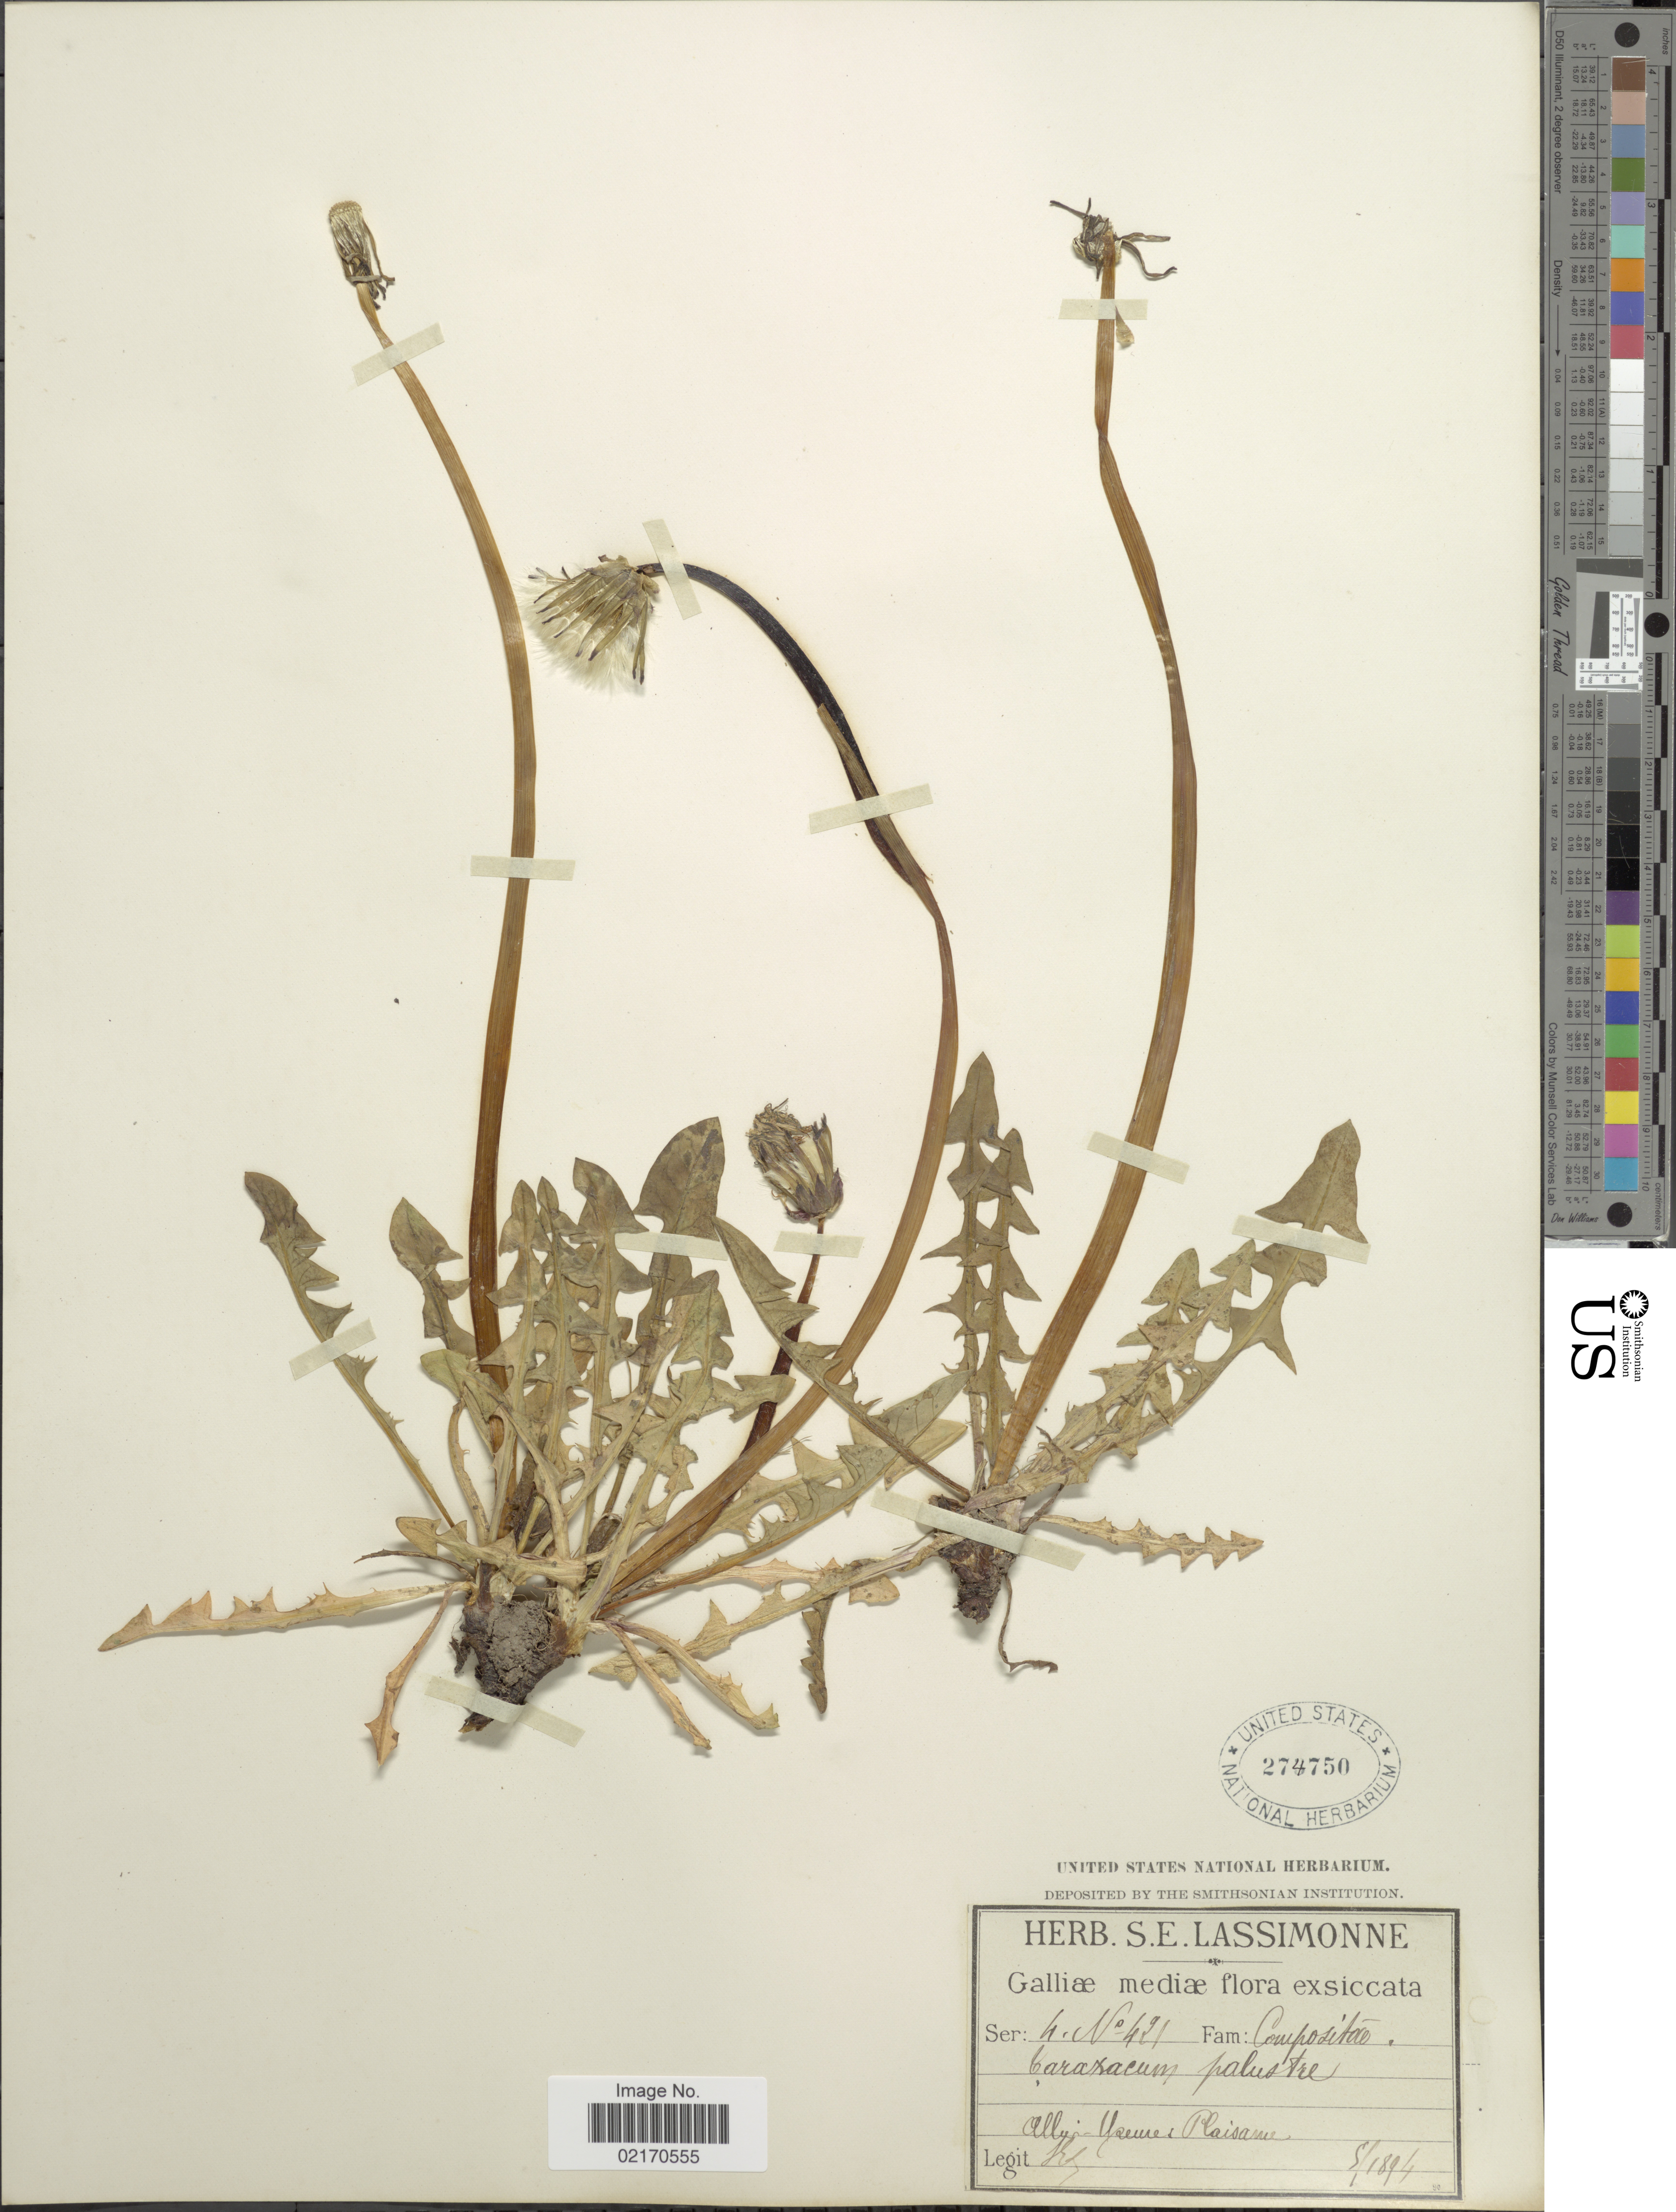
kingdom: Plantae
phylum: Tracheophyta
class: Magnoliopsida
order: Asterales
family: Asteraceae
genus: Taraxacum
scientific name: Taraxacum palustre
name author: (Lyons) Symons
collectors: S. Lassimonne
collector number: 421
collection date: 1894-05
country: France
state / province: Auvergne-Rhône-Alpes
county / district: Allier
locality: Allier - Yseure [Yzeure]: Plaisance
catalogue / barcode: US 274750